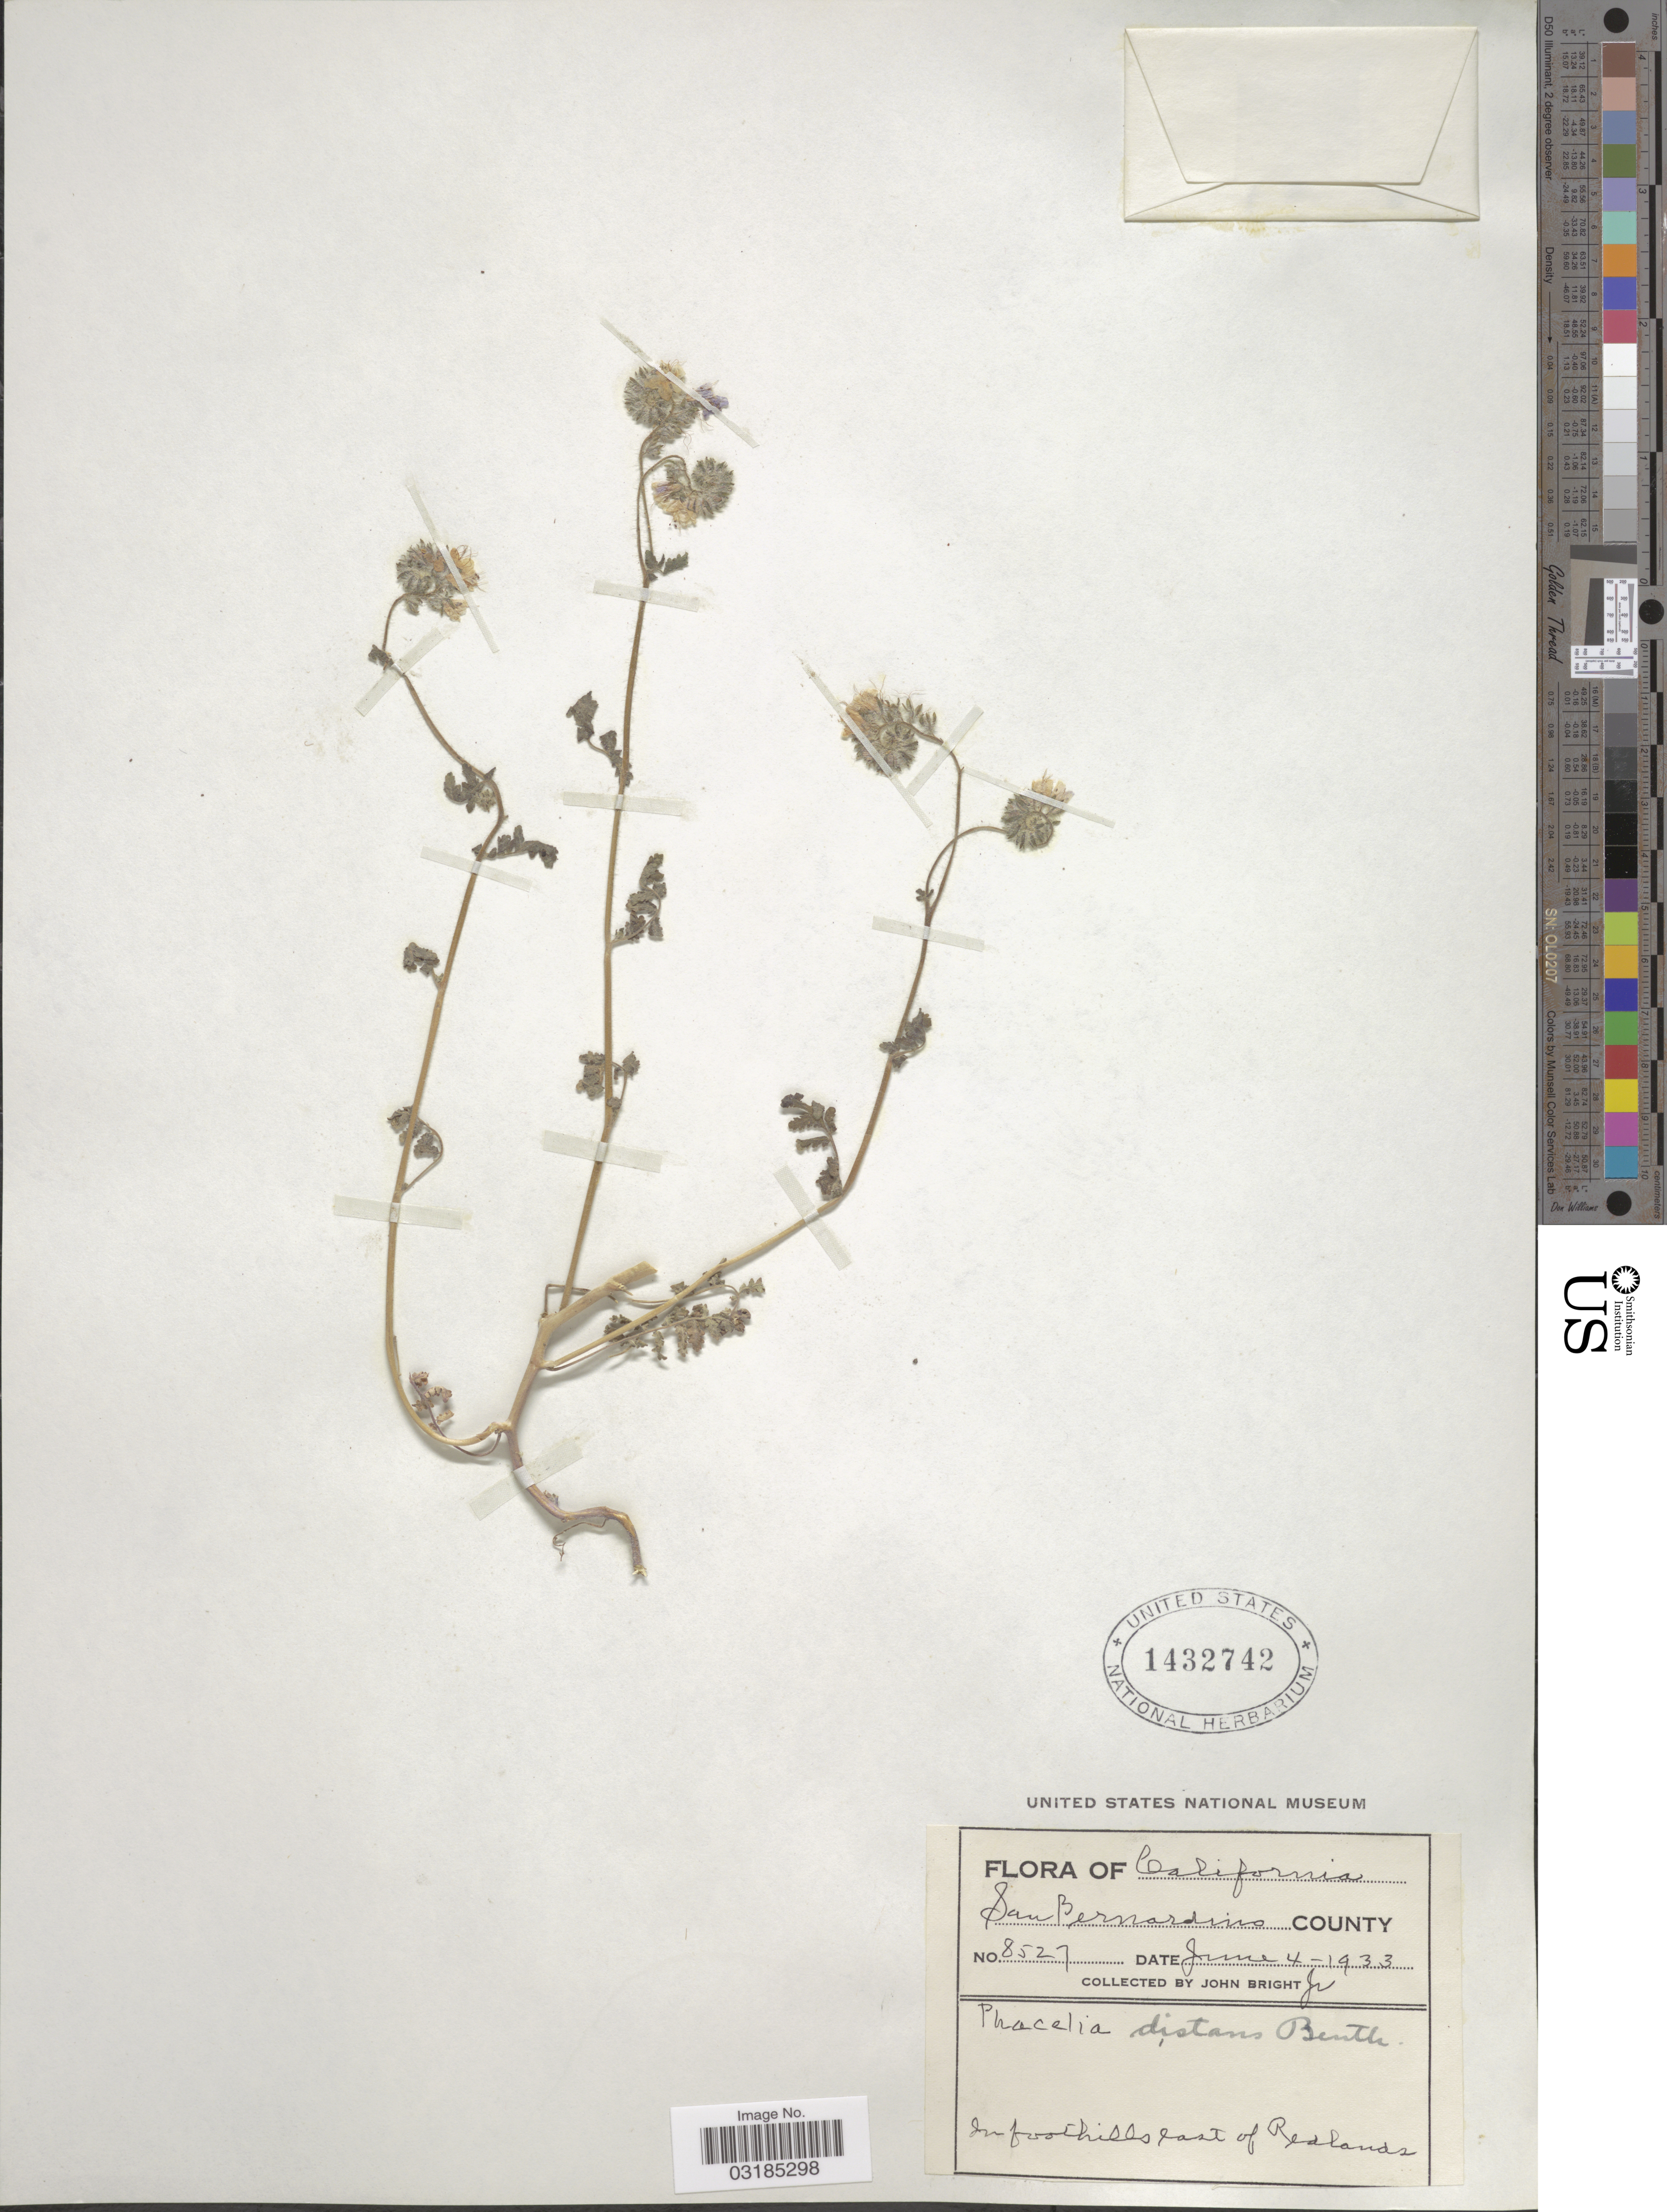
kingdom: Plantae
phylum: Tracheophyta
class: Magnoliopsida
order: Boraginales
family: Hydrophyllaceae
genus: Phacelia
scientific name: Phacelia distans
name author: Benth.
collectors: J. Bright Jr.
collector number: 8527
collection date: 1933-06-04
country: United States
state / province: California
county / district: San Bernardino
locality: San Bernardino County. In foot hills east of Redlands.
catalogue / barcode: US 1432742